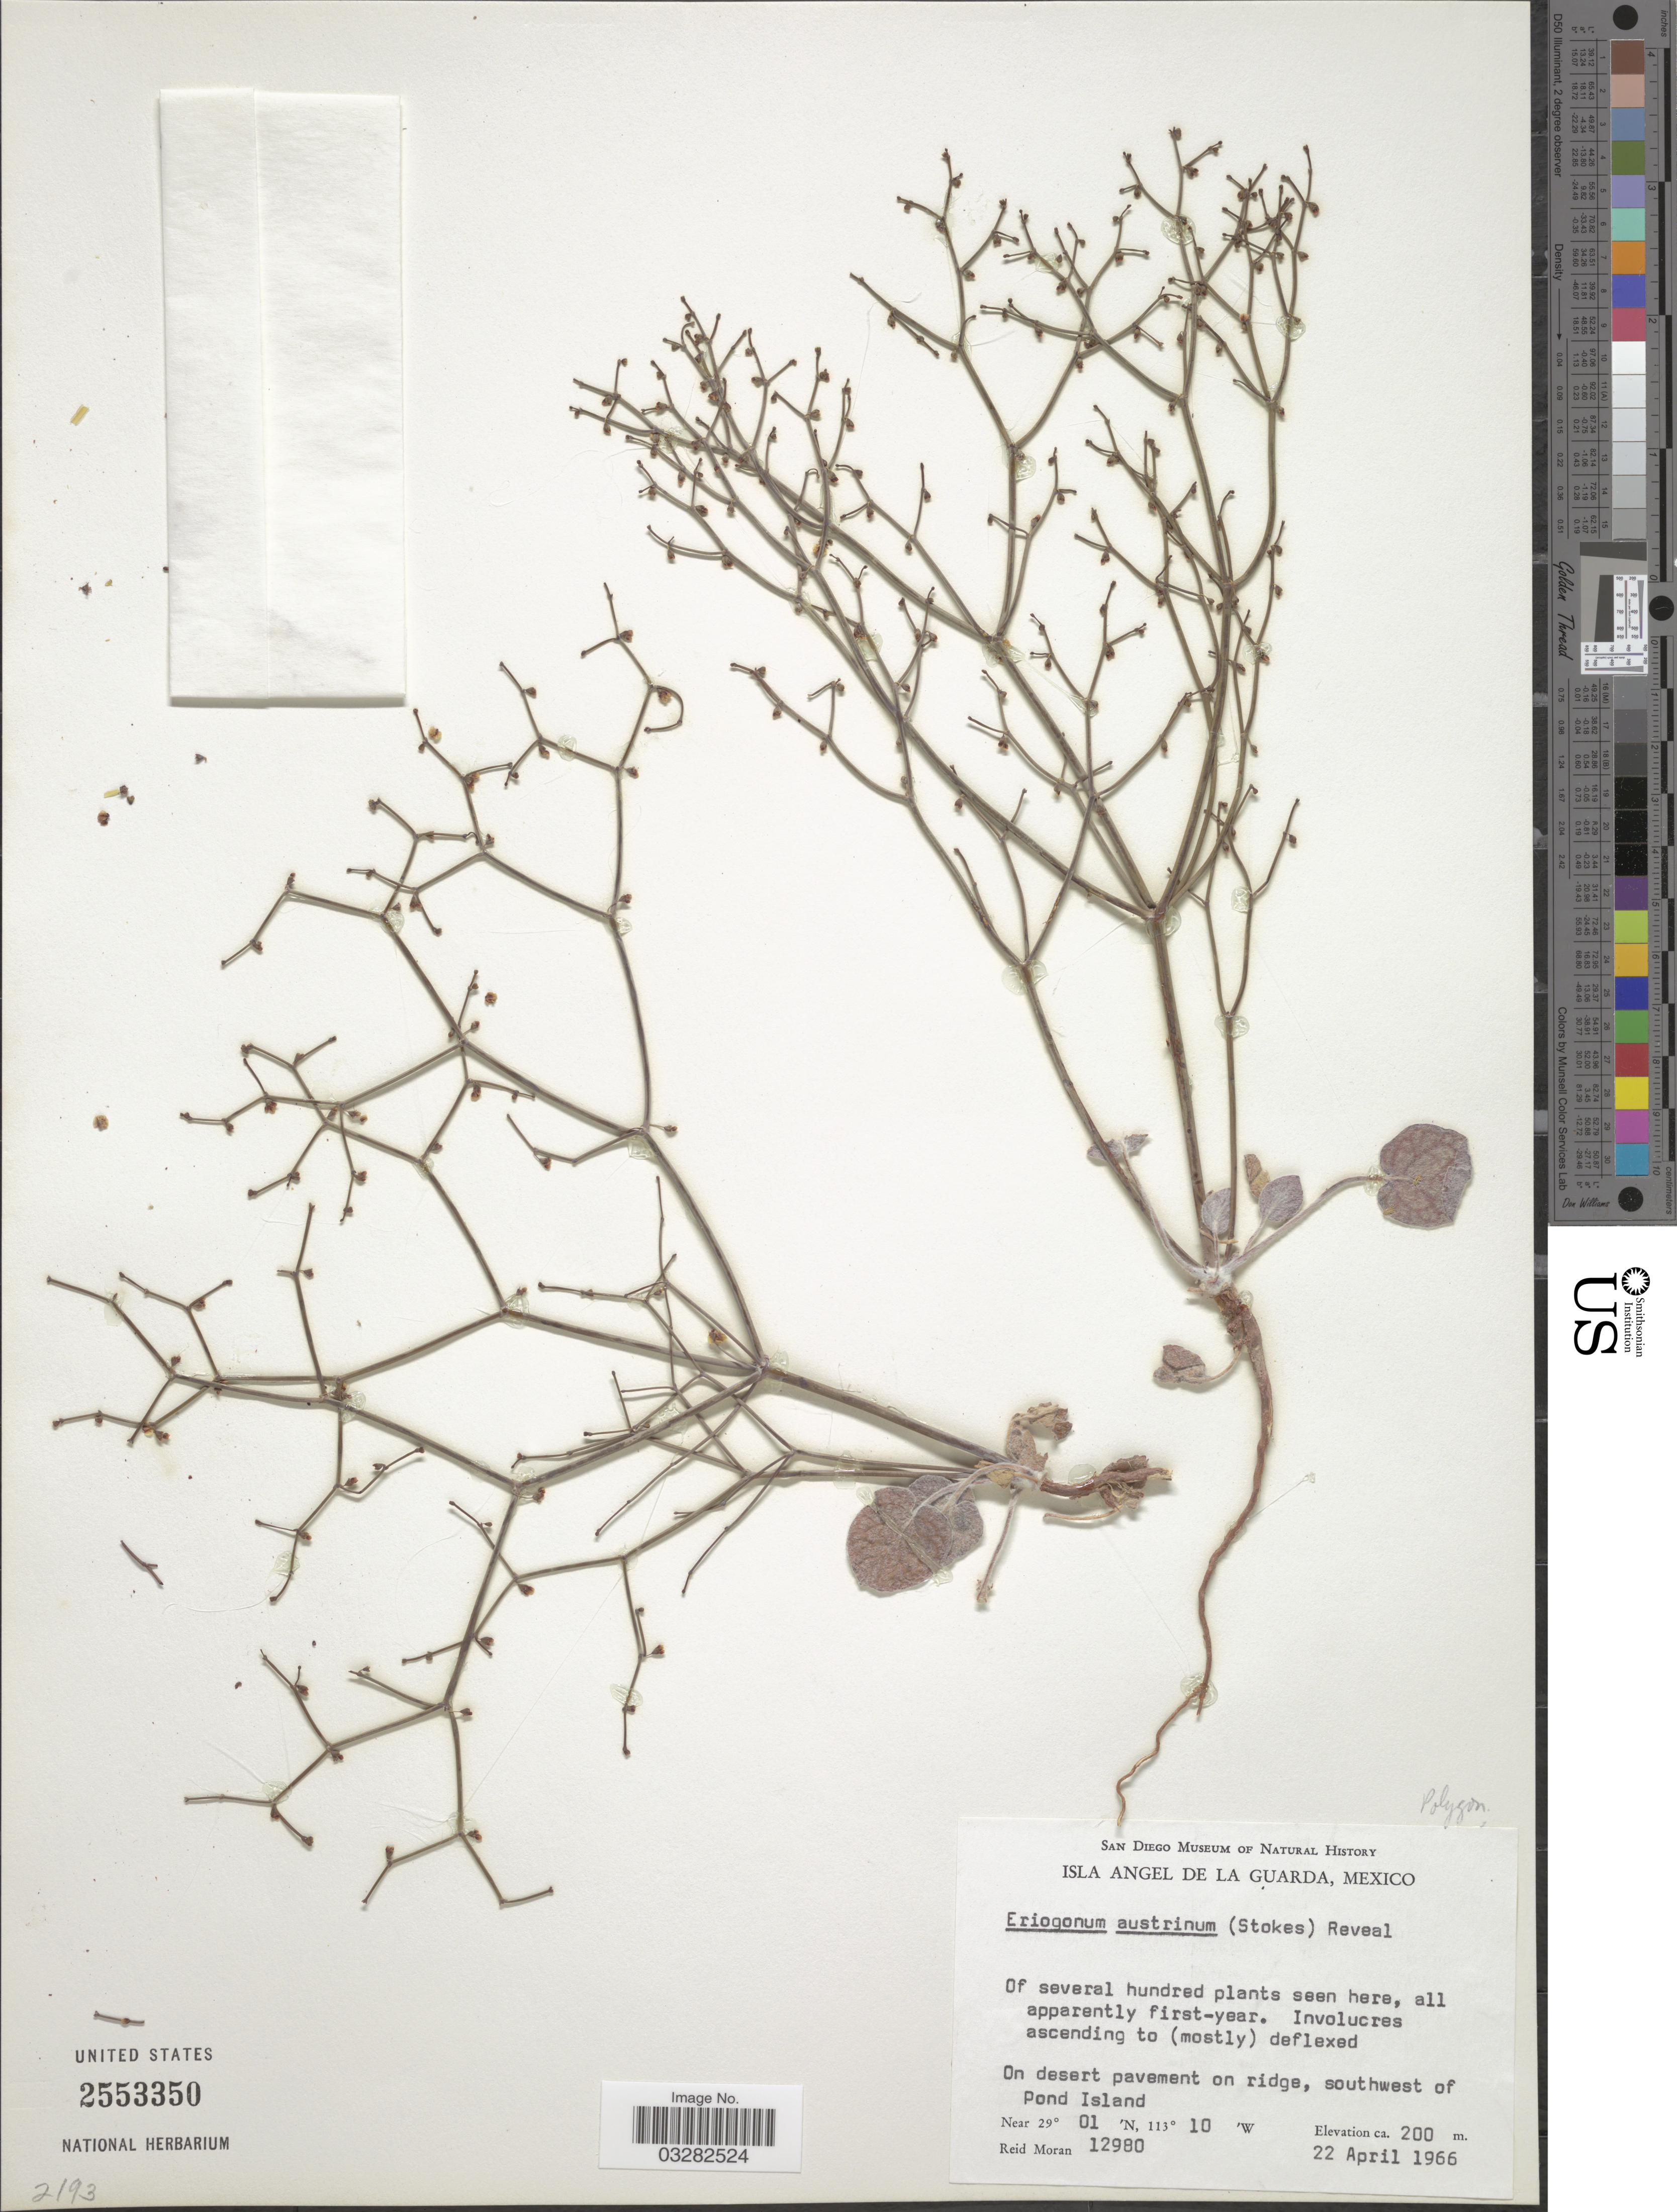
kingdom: Plantae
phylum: Tracheophyta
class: Magnoliopsida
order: Caryophyllales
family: Polygonaceae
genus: Eriogonum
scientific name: Eriogonum austrinum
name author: (S. Stokes) Reveal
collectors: R. Moran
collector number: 12980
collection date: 1966-04-22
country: Mexico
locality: Isla Angel de La Guarda. On desert pavement on ridge, southwest of Pond Island.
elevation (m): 200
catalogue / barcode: US 2553350